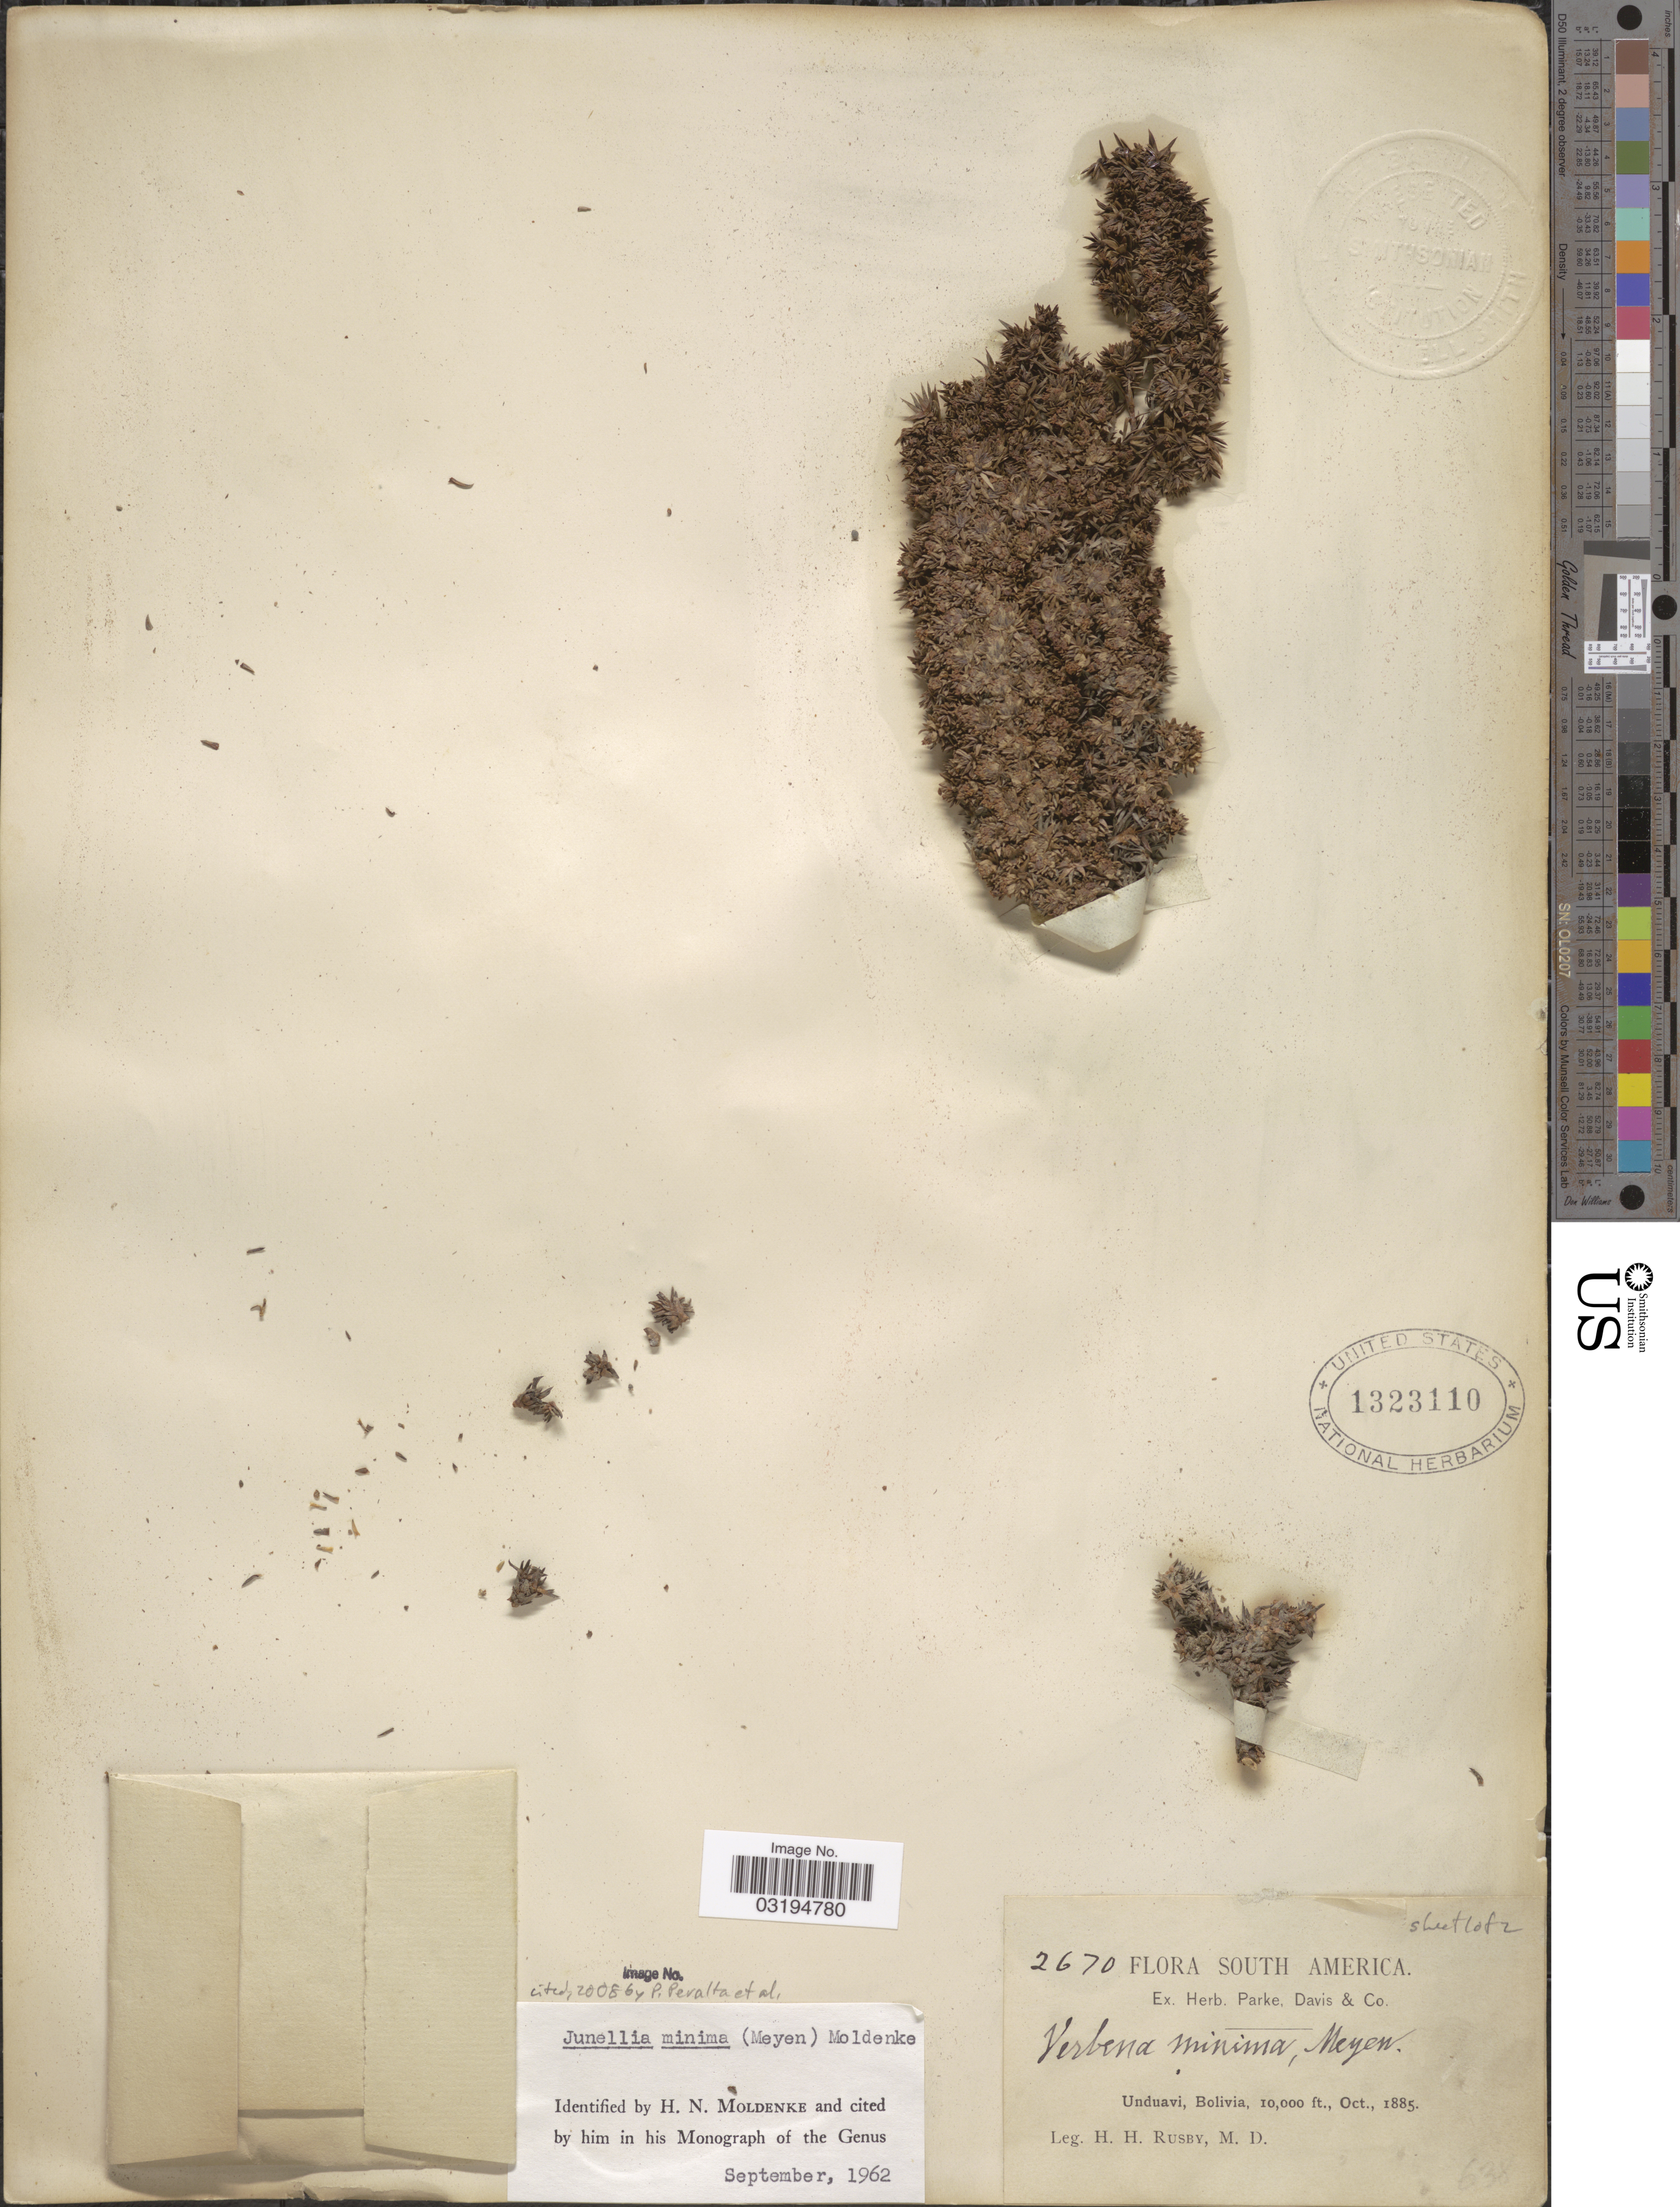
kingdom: Plantae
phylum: Tracheophyta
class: Magnoliopsida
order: Lamiales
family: Verbenaceae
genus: Junellia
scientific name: Junellia minima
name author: (Meyen) Moldenke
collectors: H. H. Rusby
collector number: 2670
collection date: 1885-10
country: Bolivia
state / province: La Paz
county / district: Nor Yungas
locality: Unduavi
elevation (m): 3048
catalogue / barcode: US 1323110